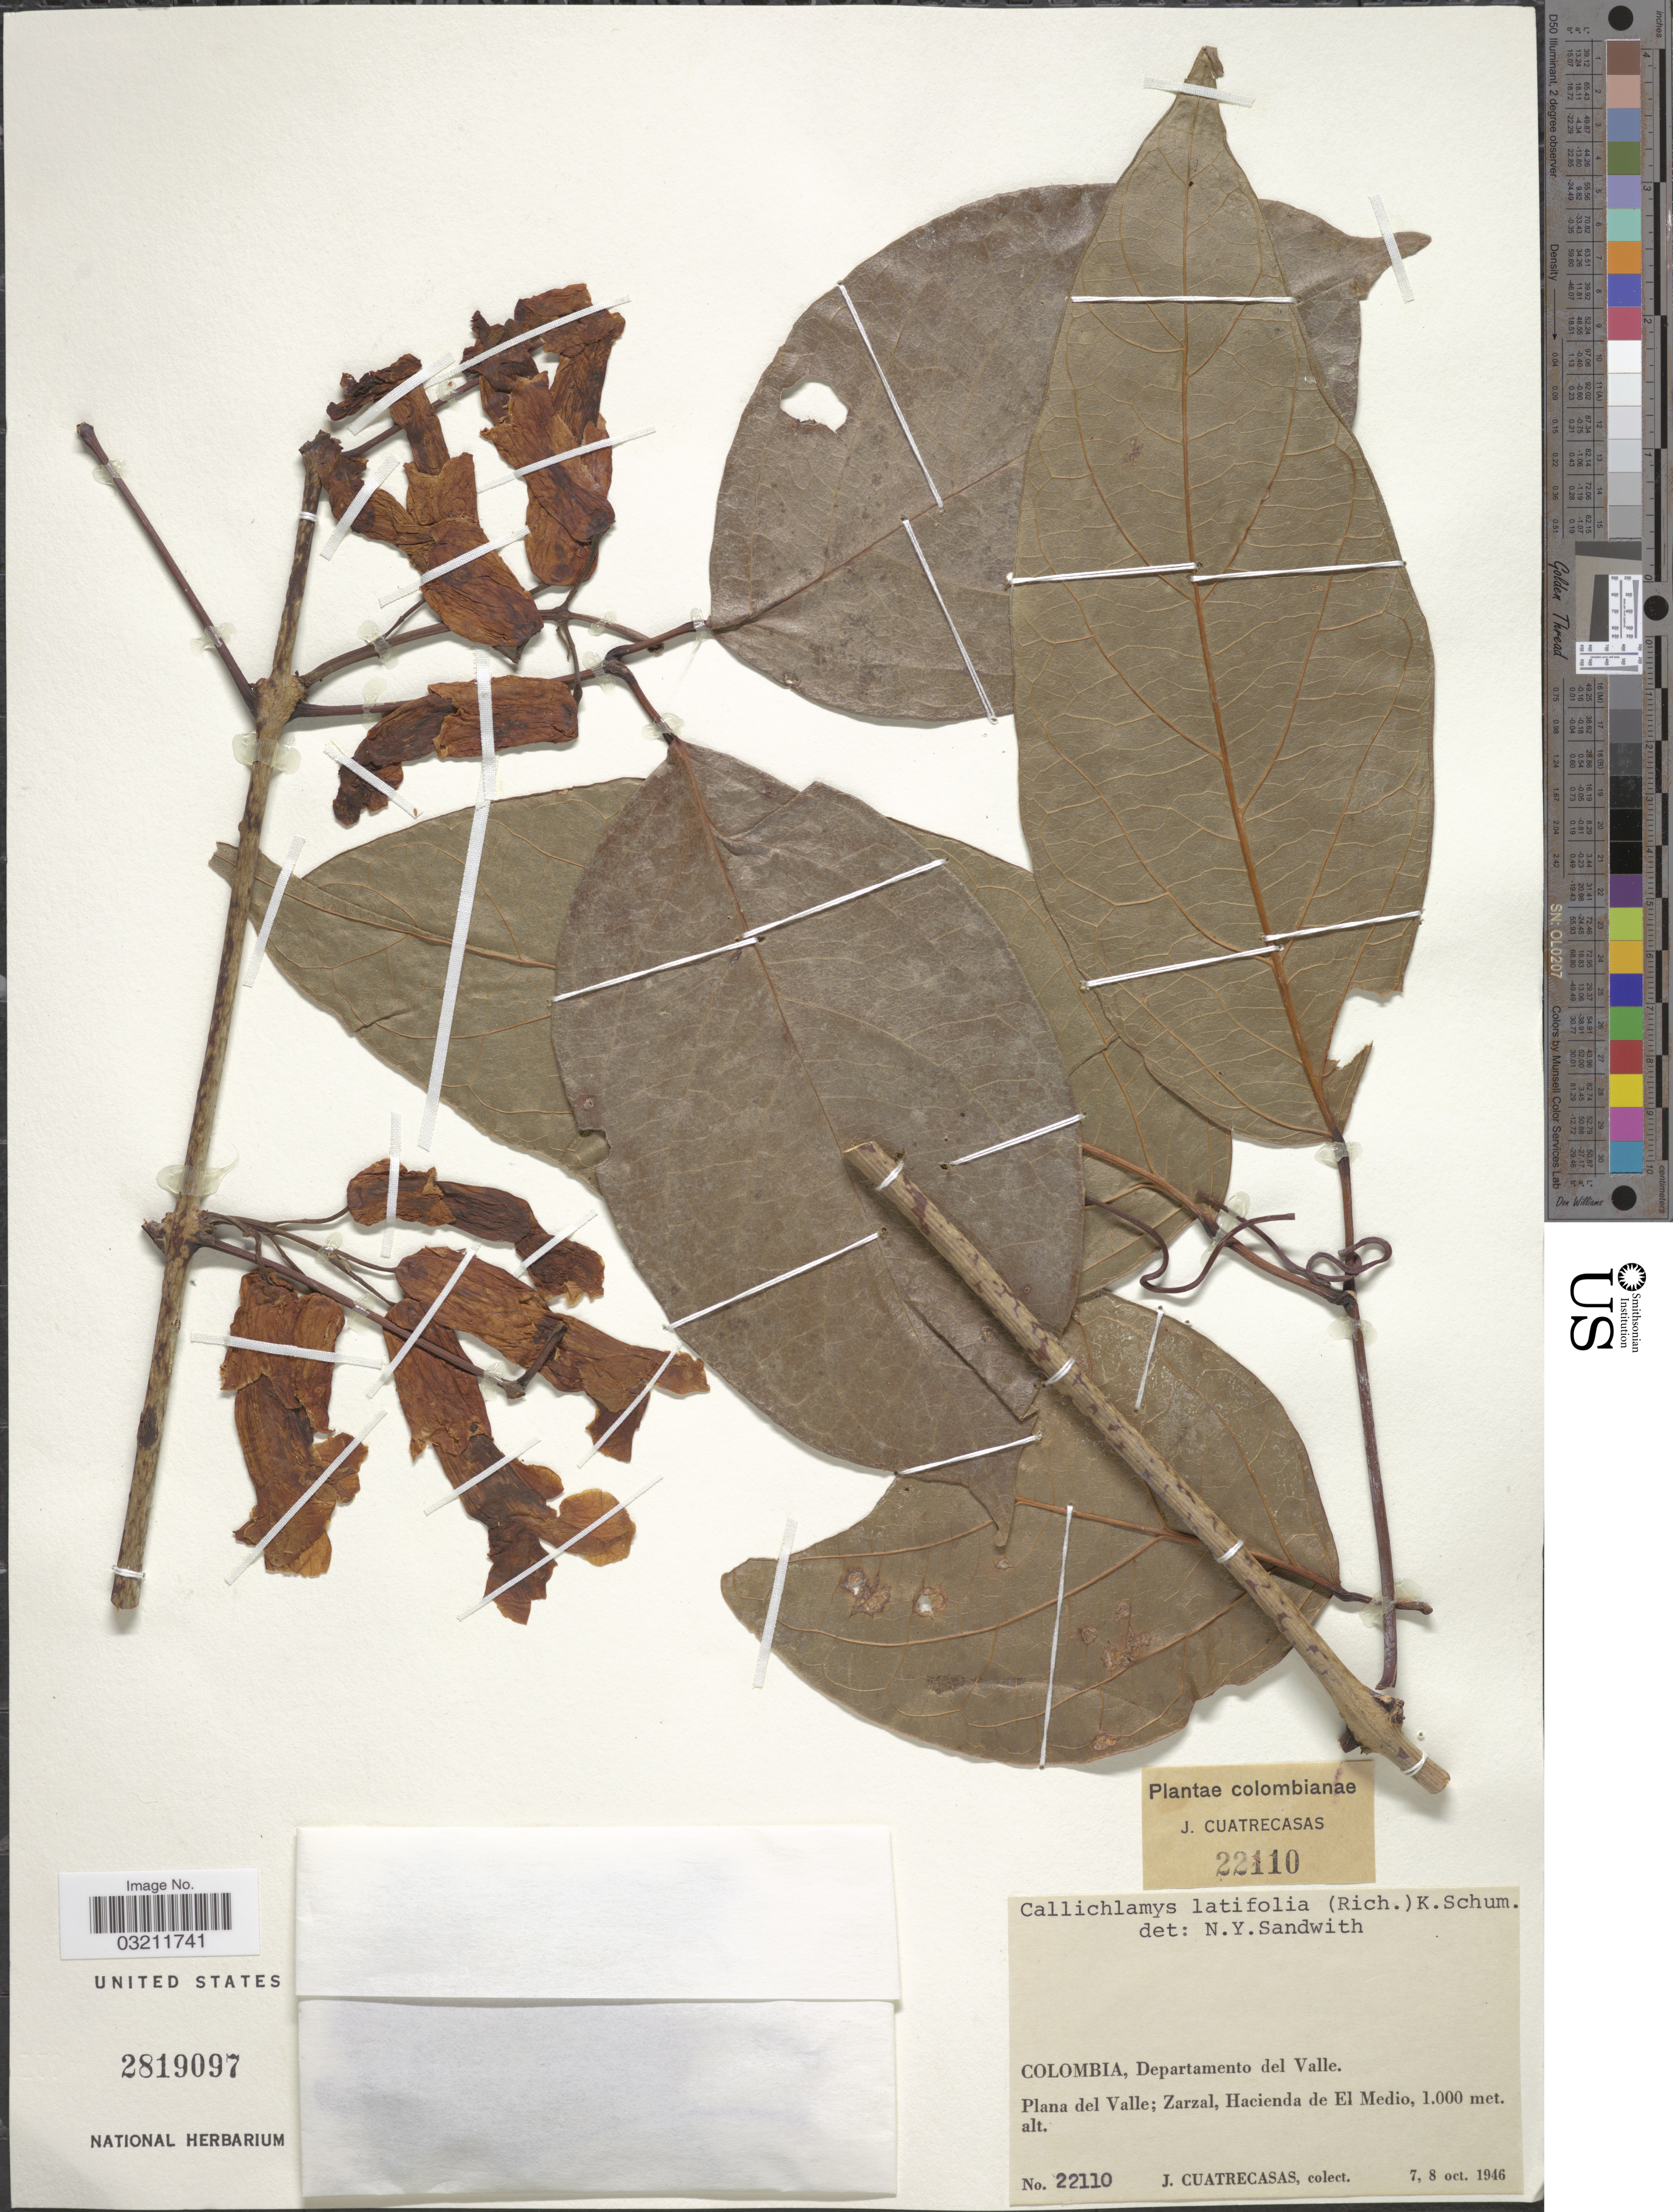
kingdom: Plantae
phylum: Tracheophyta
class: Magnoliopsida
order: Lamiales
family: Bignoniaceae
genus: Callichlamys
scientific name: Callichlamys latifolia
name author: (Rich.) K. Schum.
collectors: J. Cuatrecasas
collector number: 22110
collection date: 1946-10-07/1946-10-08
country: Colombia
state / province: Valle del Cauca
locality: Departamento del Valle. Plana del Valle; Zarzal, Hacienda de El Medio.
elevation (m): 1000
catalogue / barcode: US 2819097